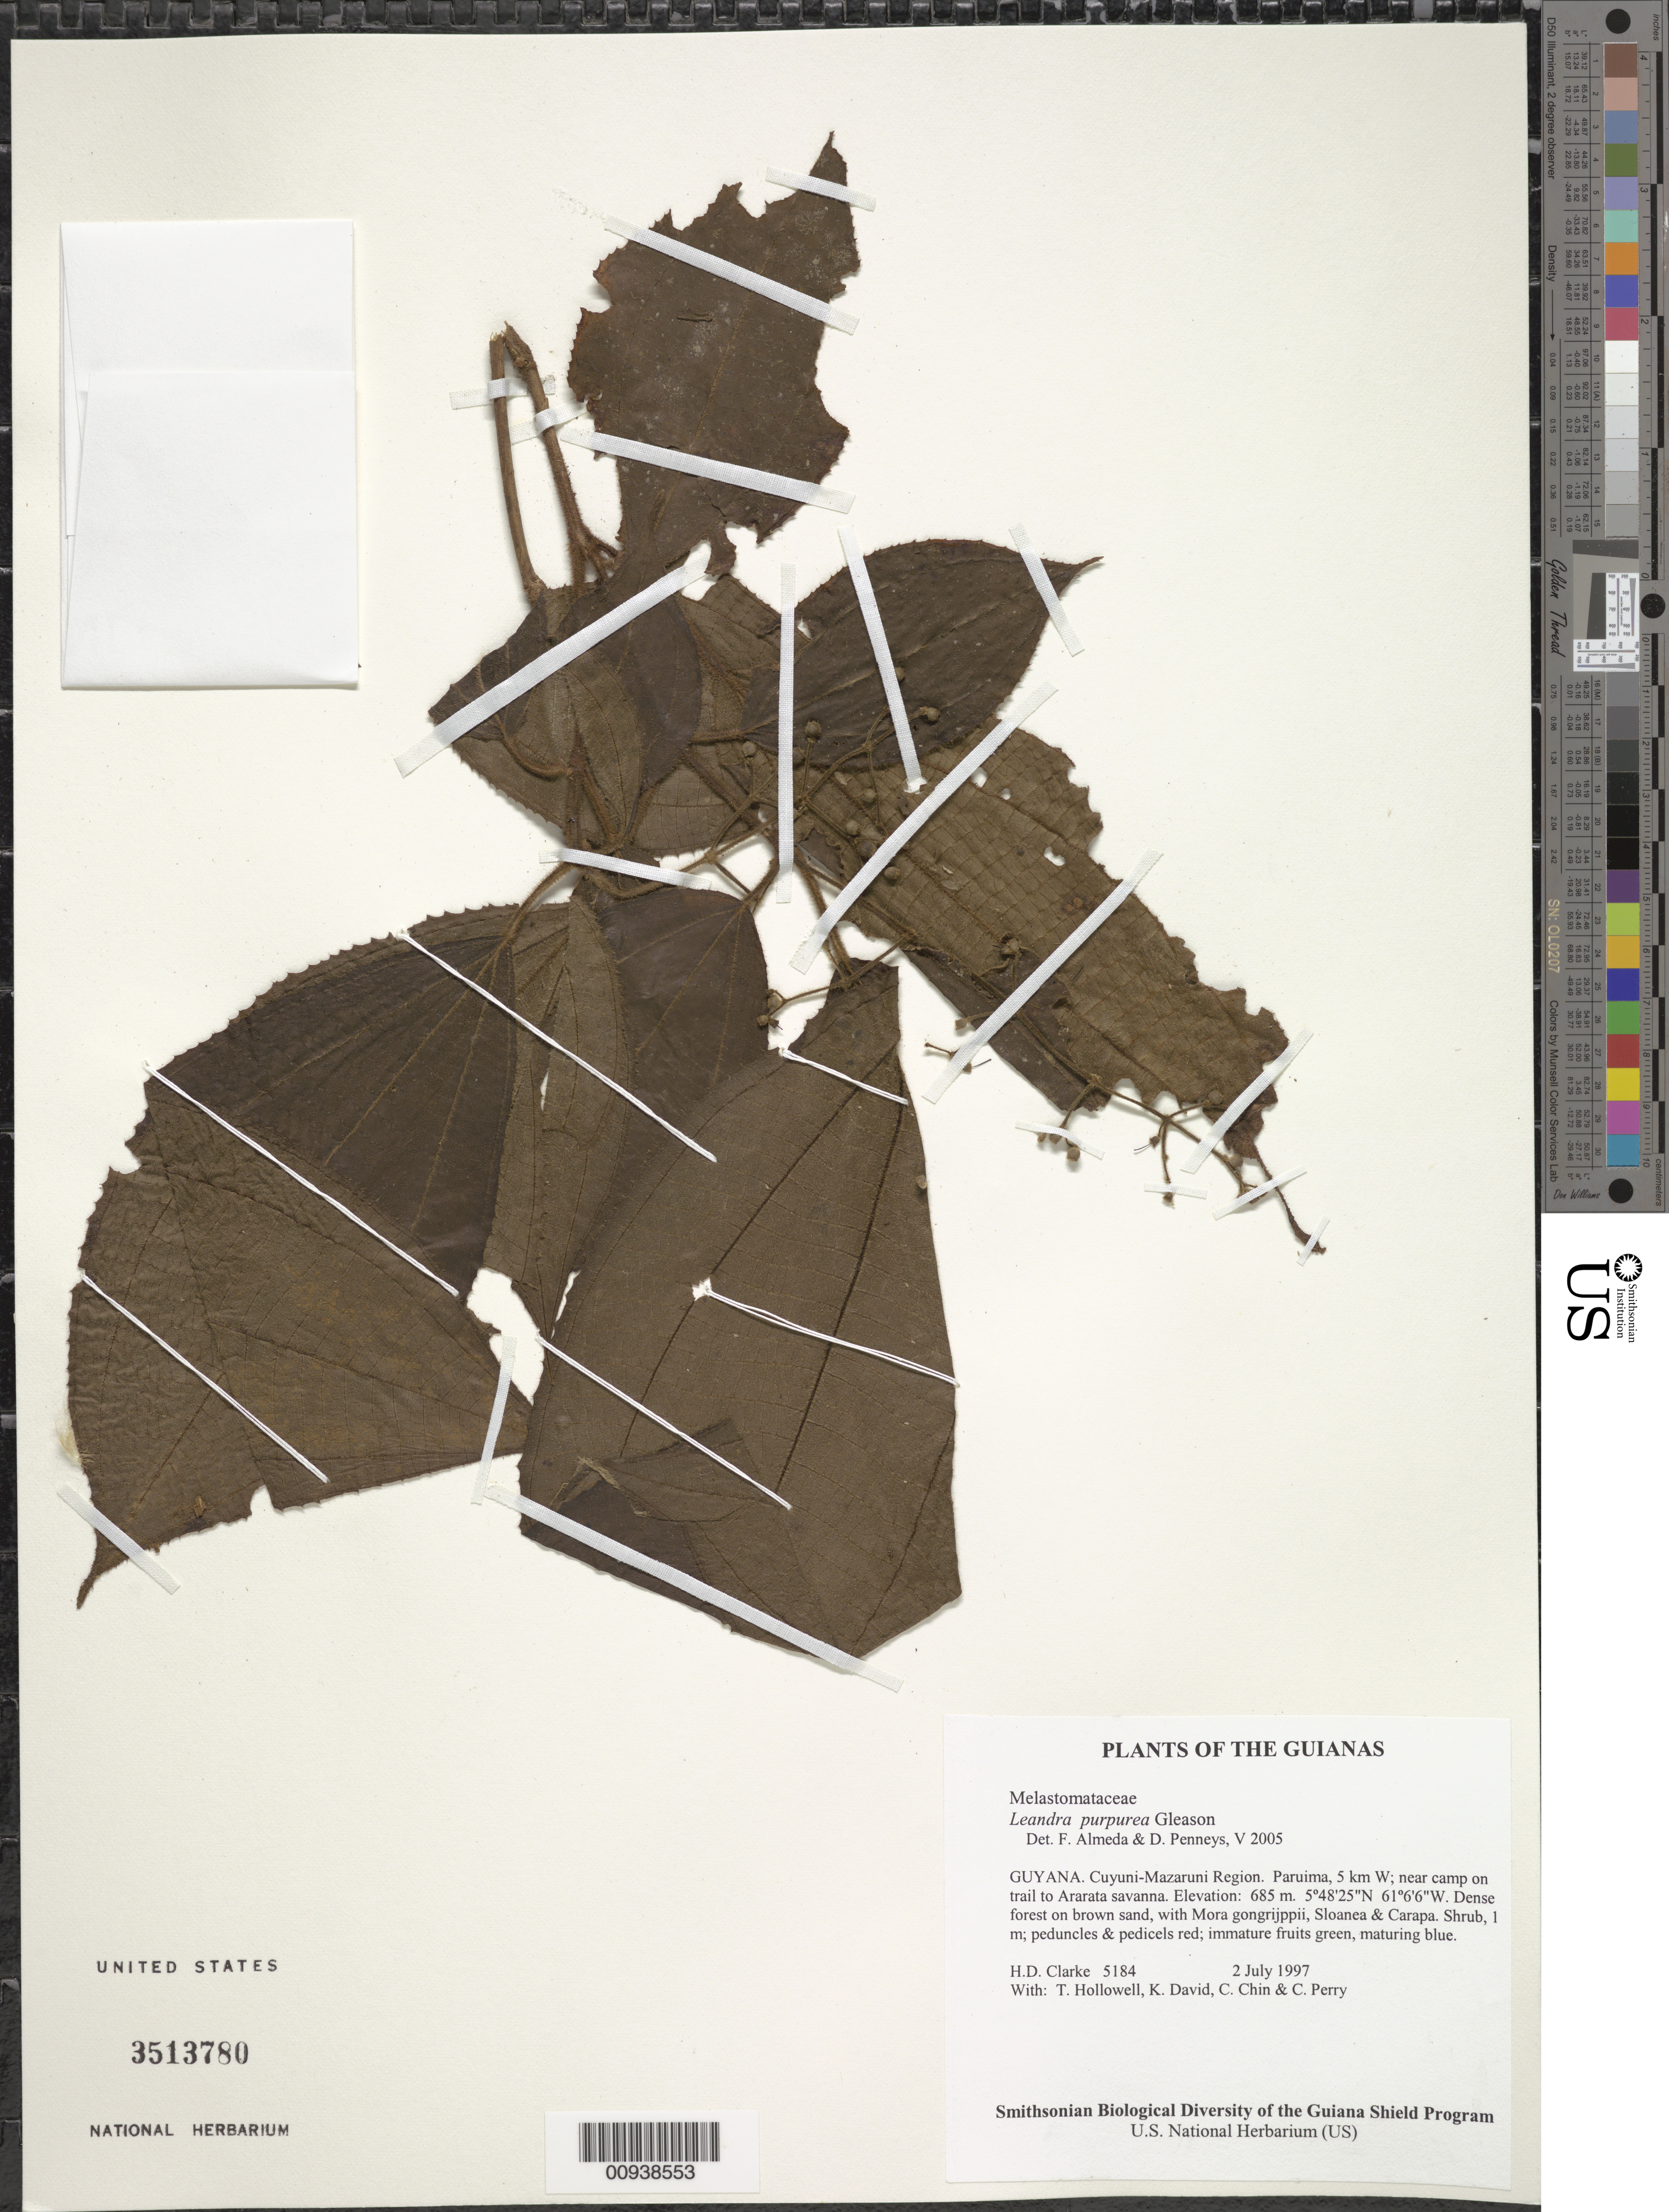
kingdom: Plantae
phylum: Tracheophyta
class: Magnoliopsida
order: Myrtales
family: Melastomataceae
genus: Leandra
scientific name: Leandra purpurea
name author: Gleason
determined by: Almeda, F.; Penneys, D. S.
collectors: H. D. Clarke, T. Hollowell, K. David, C. Chin & C. Perry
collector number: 5184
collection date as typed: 2 July 1997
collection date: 1997-07-02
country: Guyana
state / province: Cuyuni-Mazaruni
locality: Paruima, 5 km W; near camp on trail to Ararata savanna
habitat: Dense forest on brown sand, with Mora gongrijppii, Sloanea & Carapa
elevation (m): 685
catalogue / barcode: US 3513780